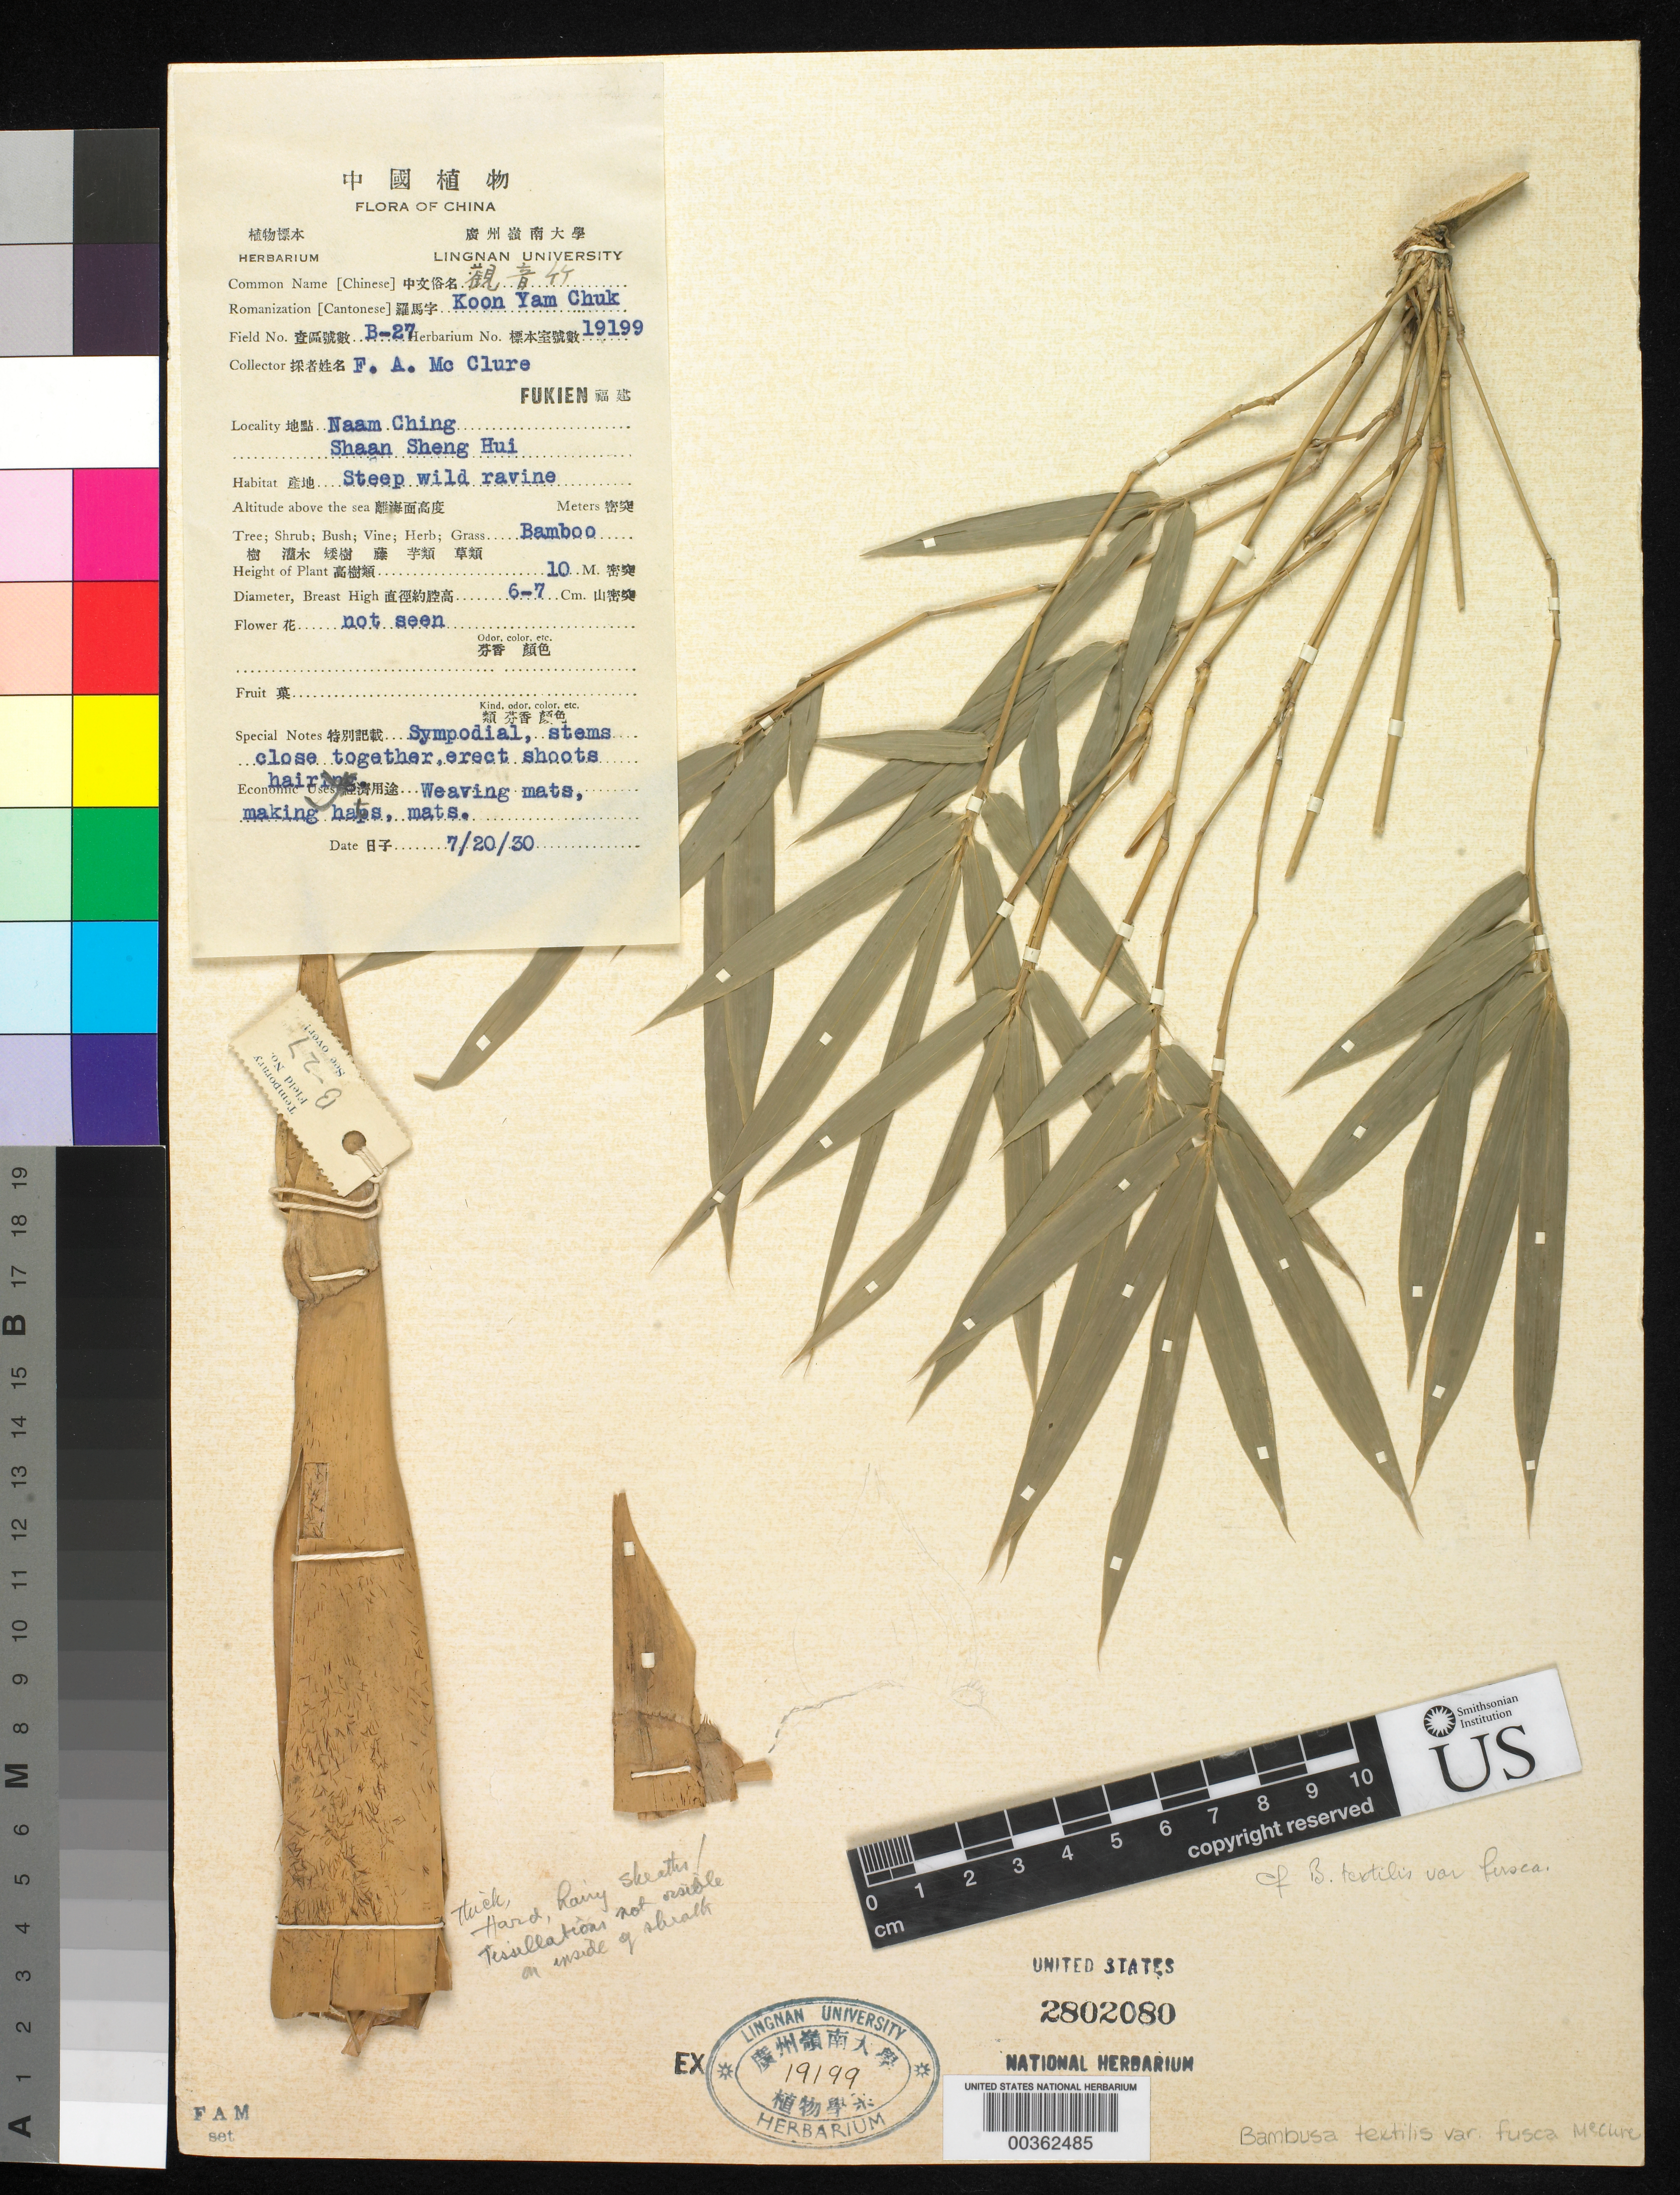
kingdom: Plantae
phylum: Tracheophyta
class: Liliopsida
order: Poales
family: Poaceae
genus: Bambusa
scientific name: Bambusa pachinensis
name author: Hayata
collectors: F. A. McClure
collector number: B-27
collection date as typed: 20 Jul 1930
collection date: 1930-07-20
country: China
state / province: Fujian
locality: Naam ching, shaan sheng hui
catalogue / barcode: US 2802080